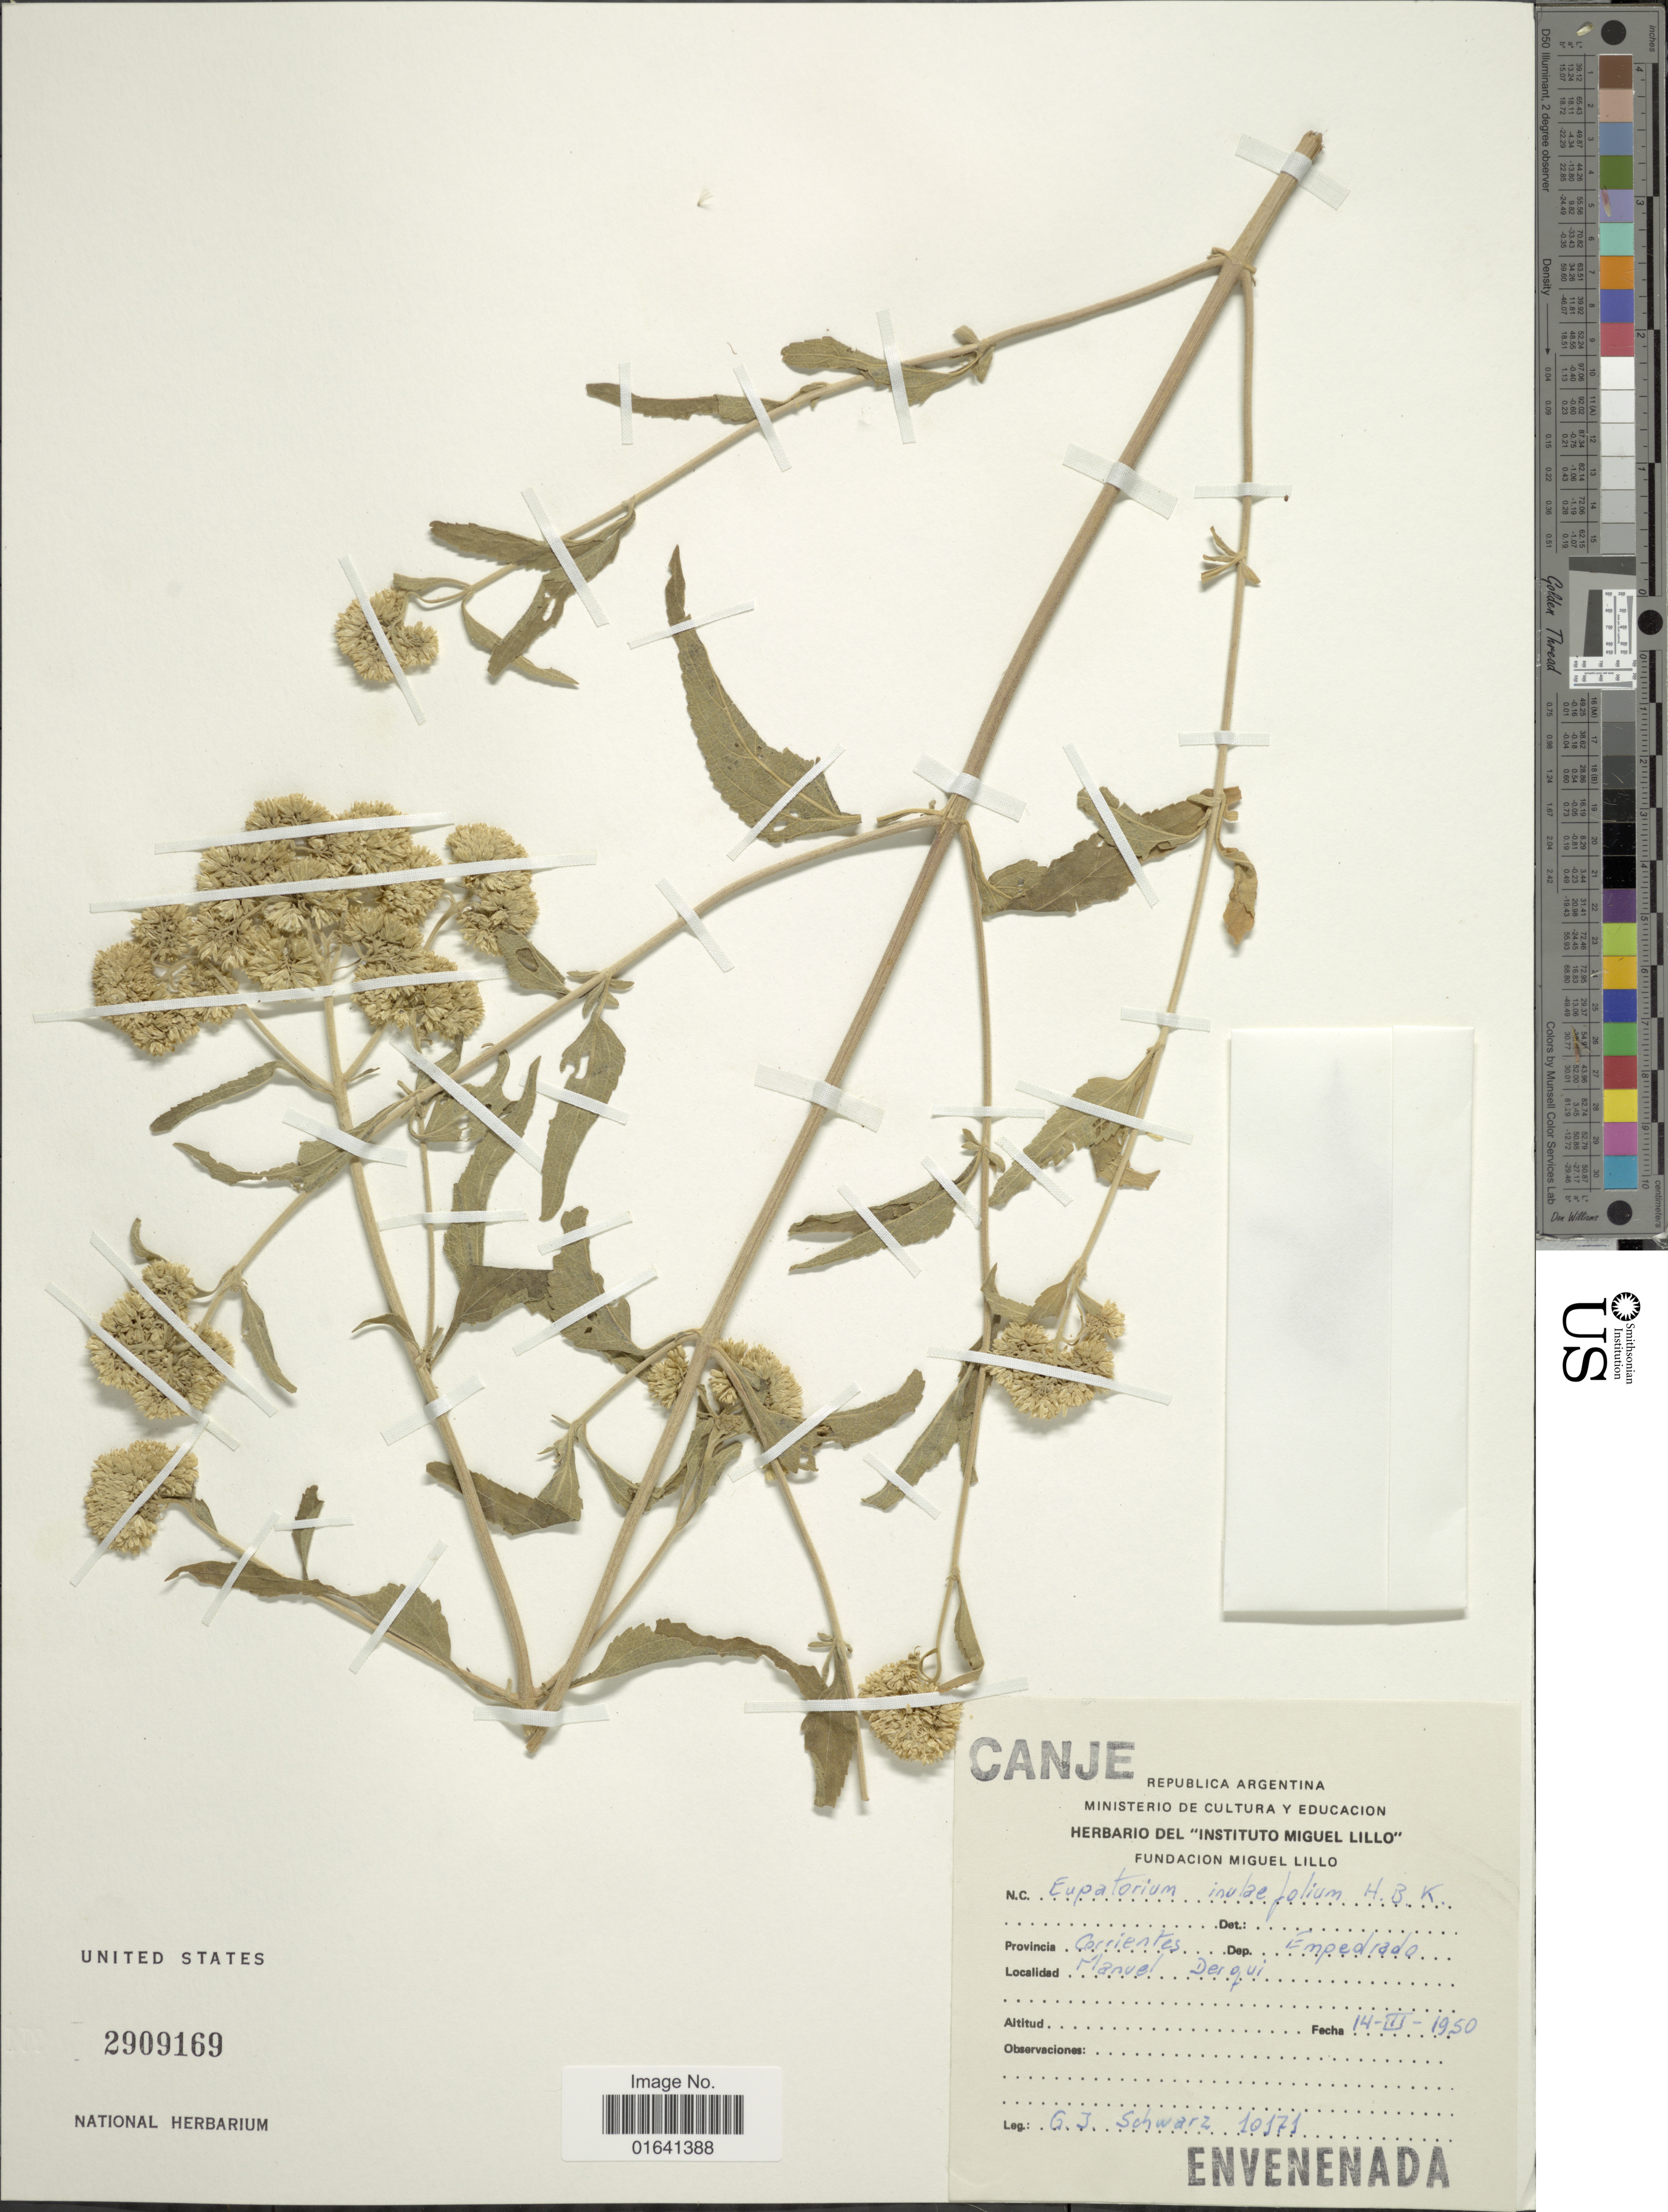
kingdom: Plantae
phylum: Tracheophyta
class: Magnoliopsida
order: Asterales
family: Asteraceae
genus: Austroeupatorium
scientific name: Austroeupatorium inulaefolium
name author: (Kunth) R.M. King & H. Rob.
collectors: G. J. Schwarz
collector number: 10171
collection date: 1950-03-14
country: Argentina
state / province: Corrientes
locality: Dep Empediado, Manuel Derqui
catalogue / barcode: US 2909169